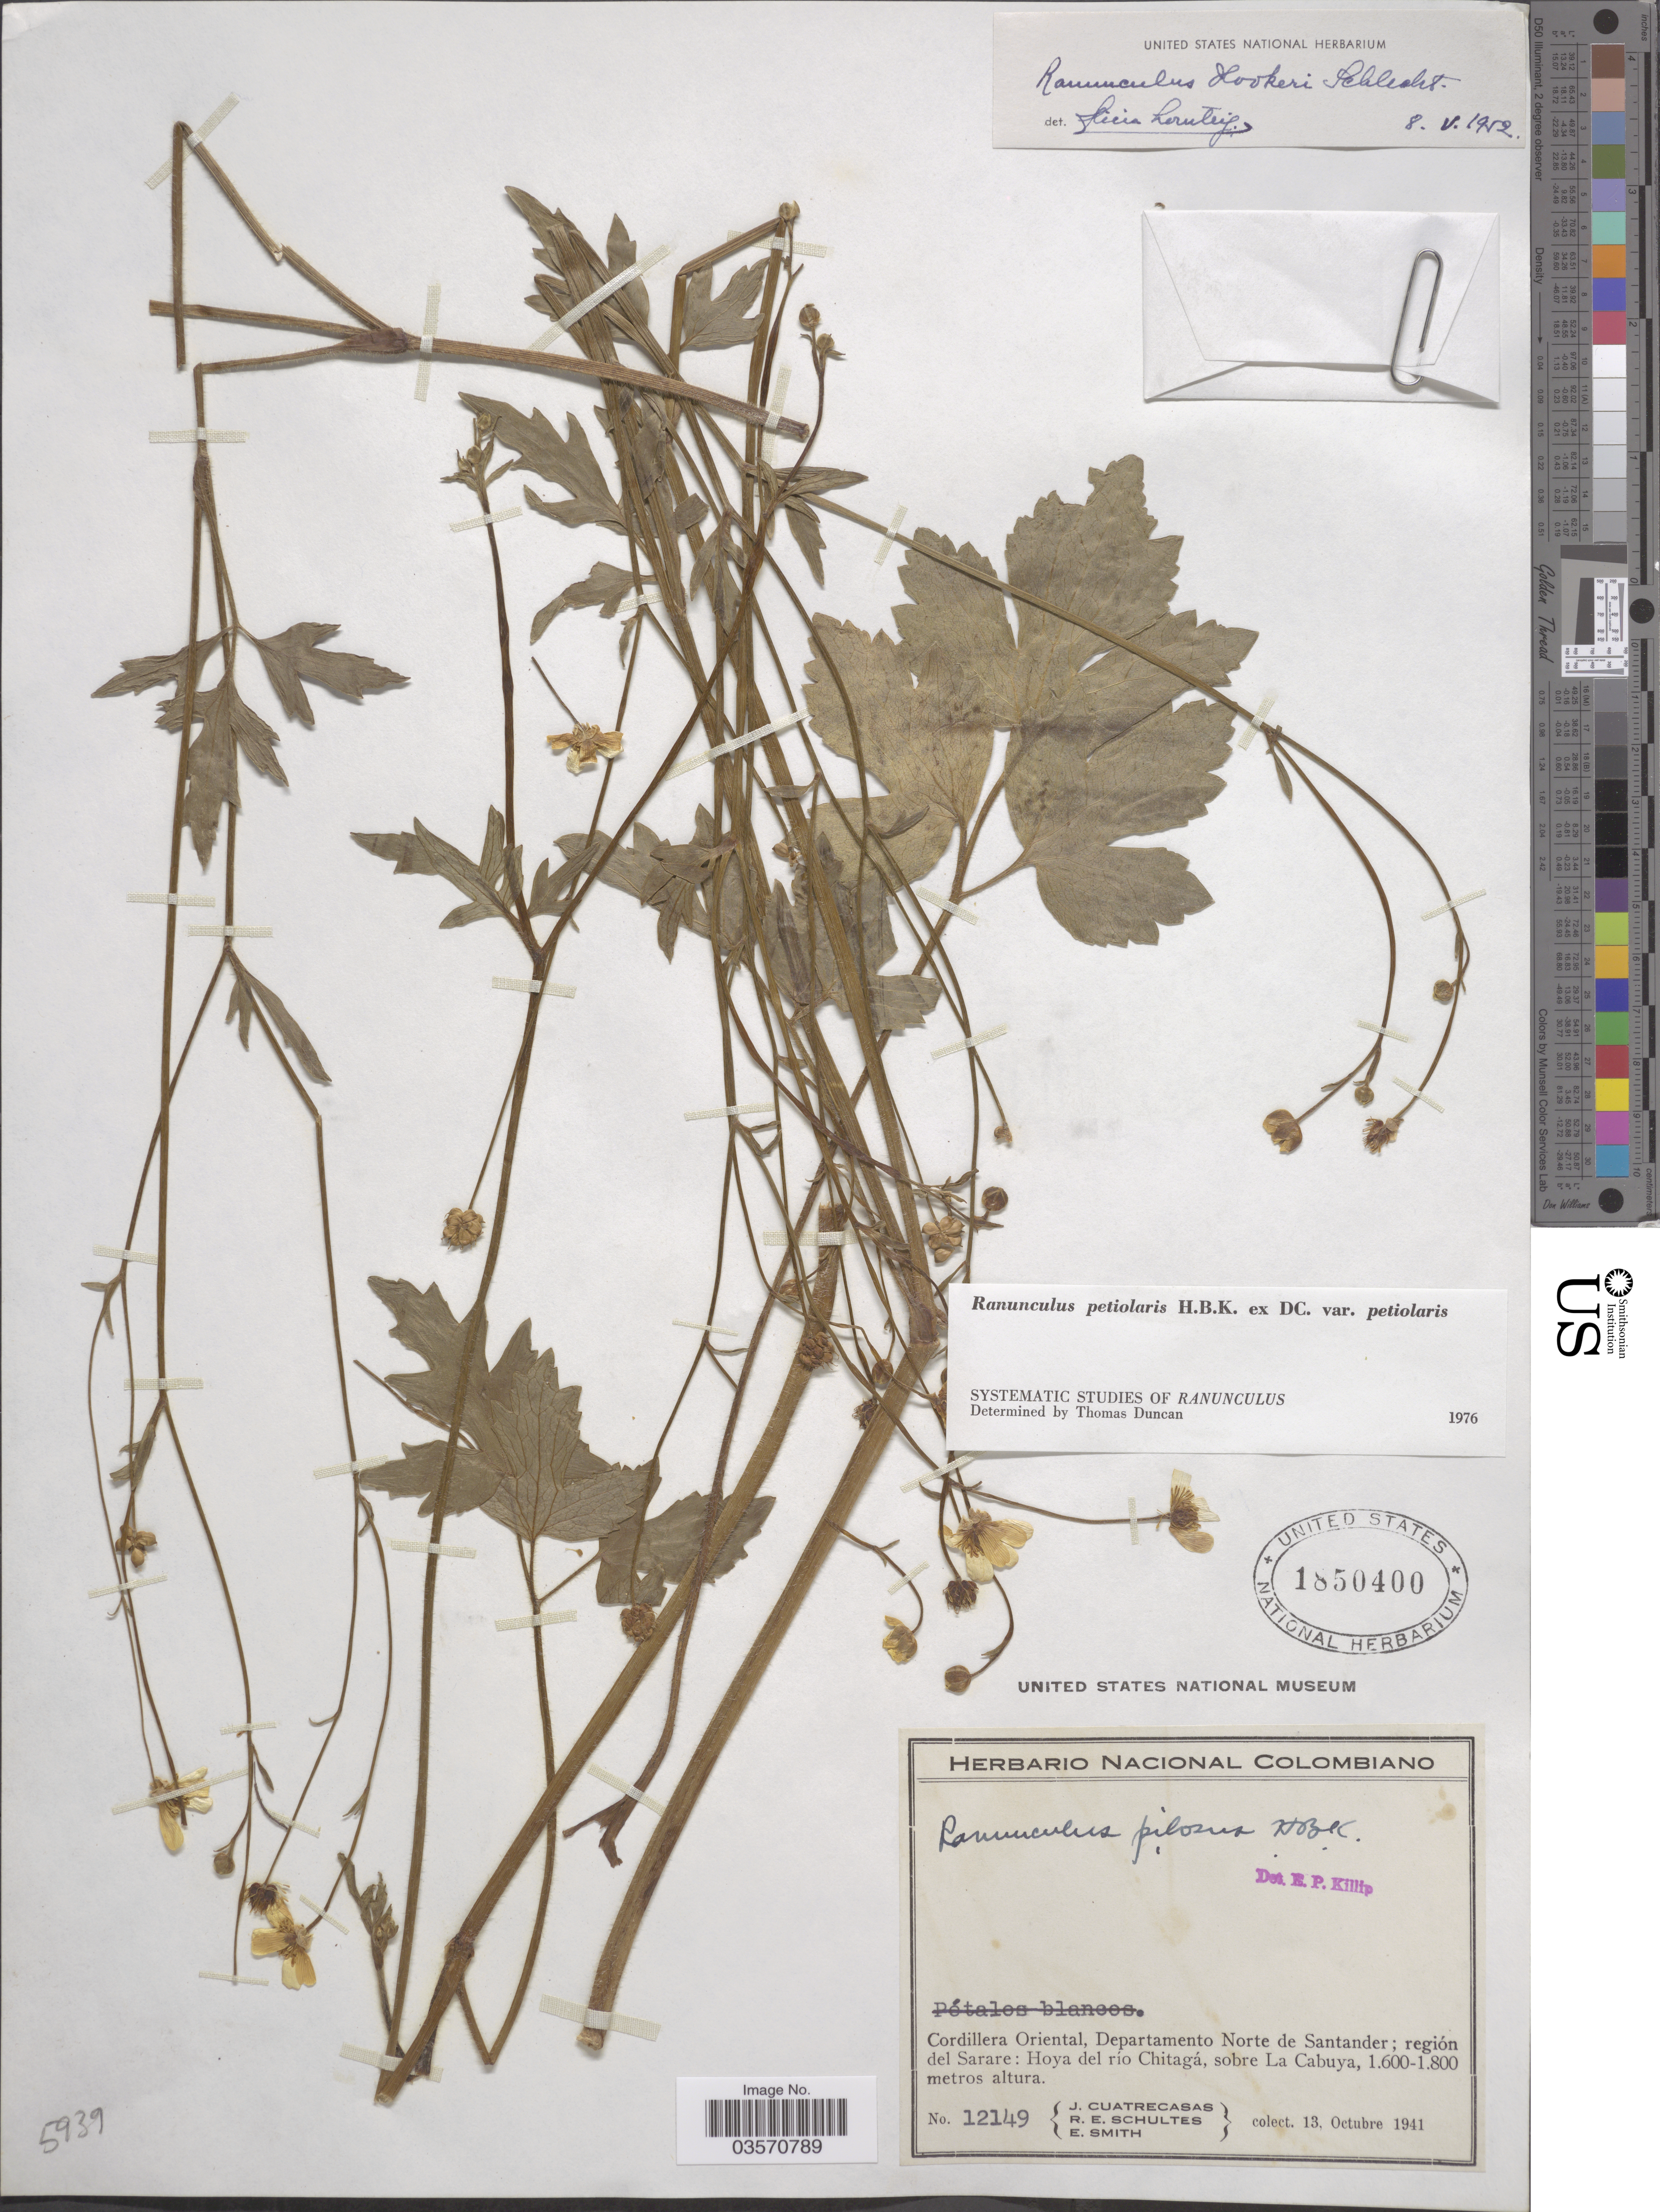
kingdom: Plantae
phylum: Tracheophyta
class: Magnoliopsida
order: Ranunculales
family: Ranunculaceae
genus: Ranunculus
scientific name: Ranunculus petiolaris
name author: Kunth ex DC.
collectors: J. Cuatrecasas, R. E. Schultes & E. Smith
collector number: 12149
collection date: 1941-10-13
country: Colombia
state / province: Norte de Santander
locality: Cordillera Oriental, Departamento Norte de Santadar; región del Sarare: Hoya del río Chitagá, sobre La Cabuya.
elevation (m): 1600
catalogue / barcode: US 1850400